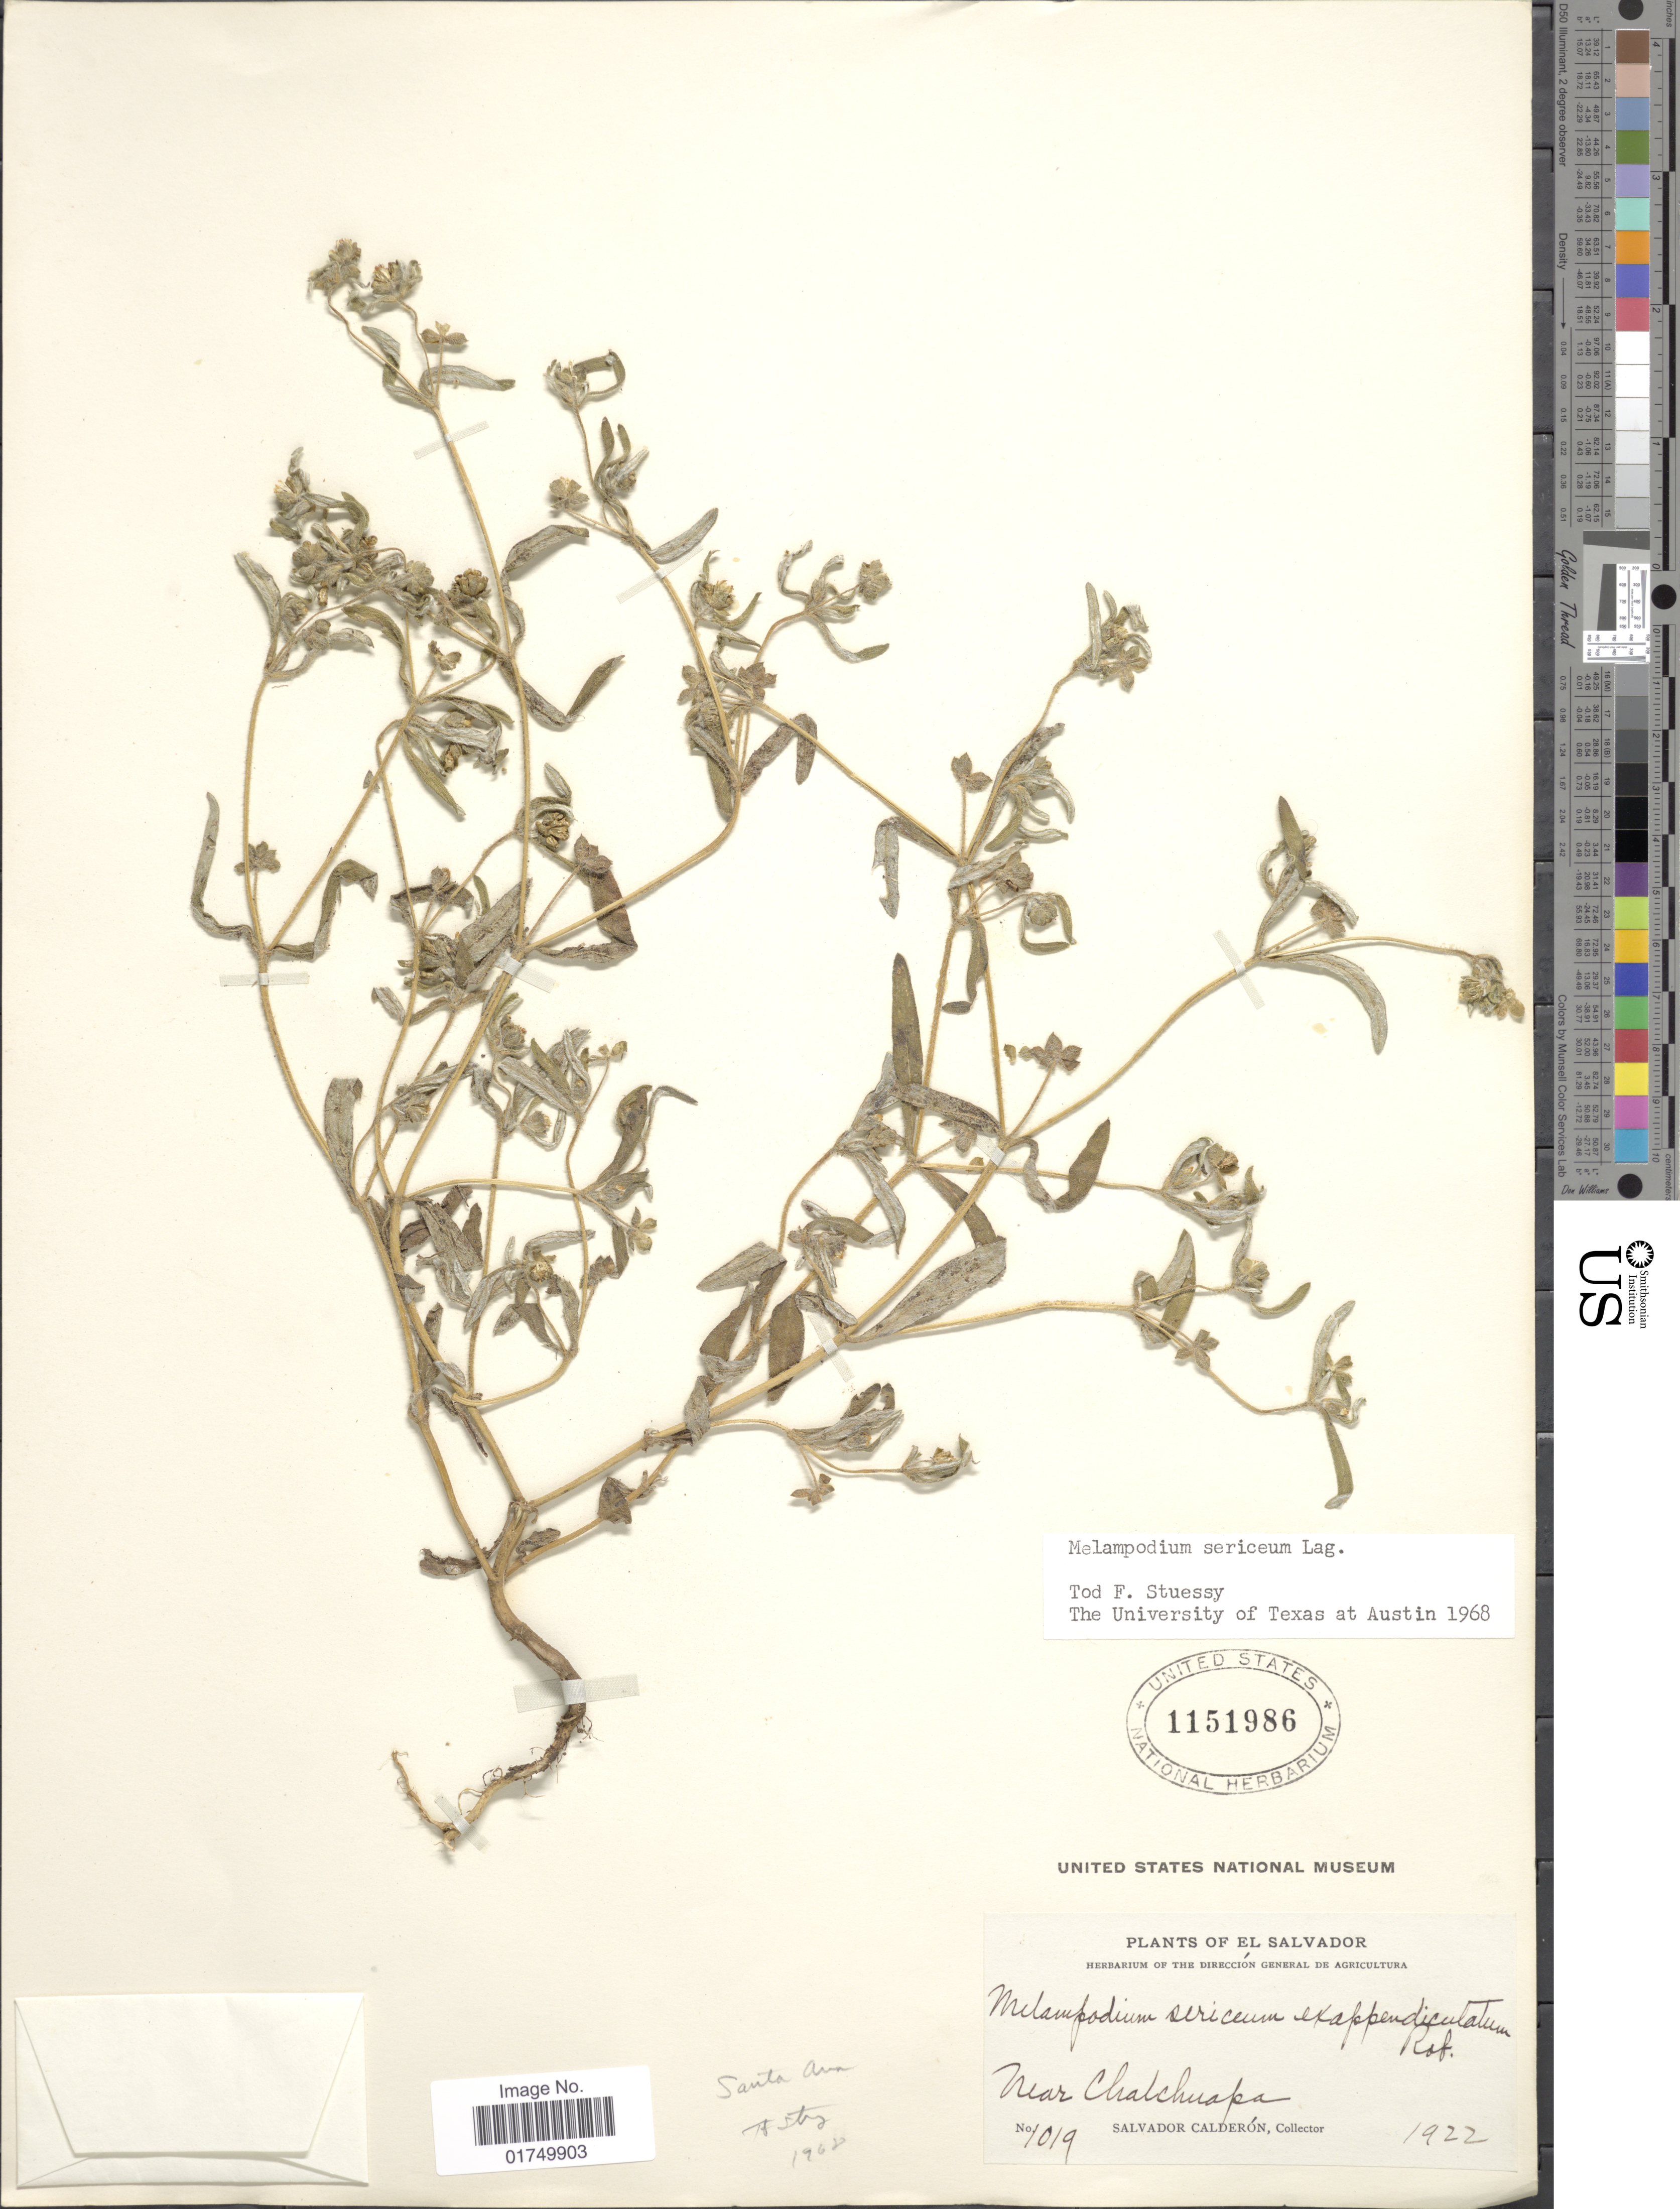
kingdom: Plantae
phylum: Tracheophyta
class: Magnoliopsida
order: Asterales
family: Asteraceae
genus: Melampodium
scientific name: Melampodium sericeum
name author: Kunth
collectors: S. Calderón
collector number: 1019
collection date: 1922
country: El Salvador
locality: Near Chalchuape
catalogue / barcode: US 1151986